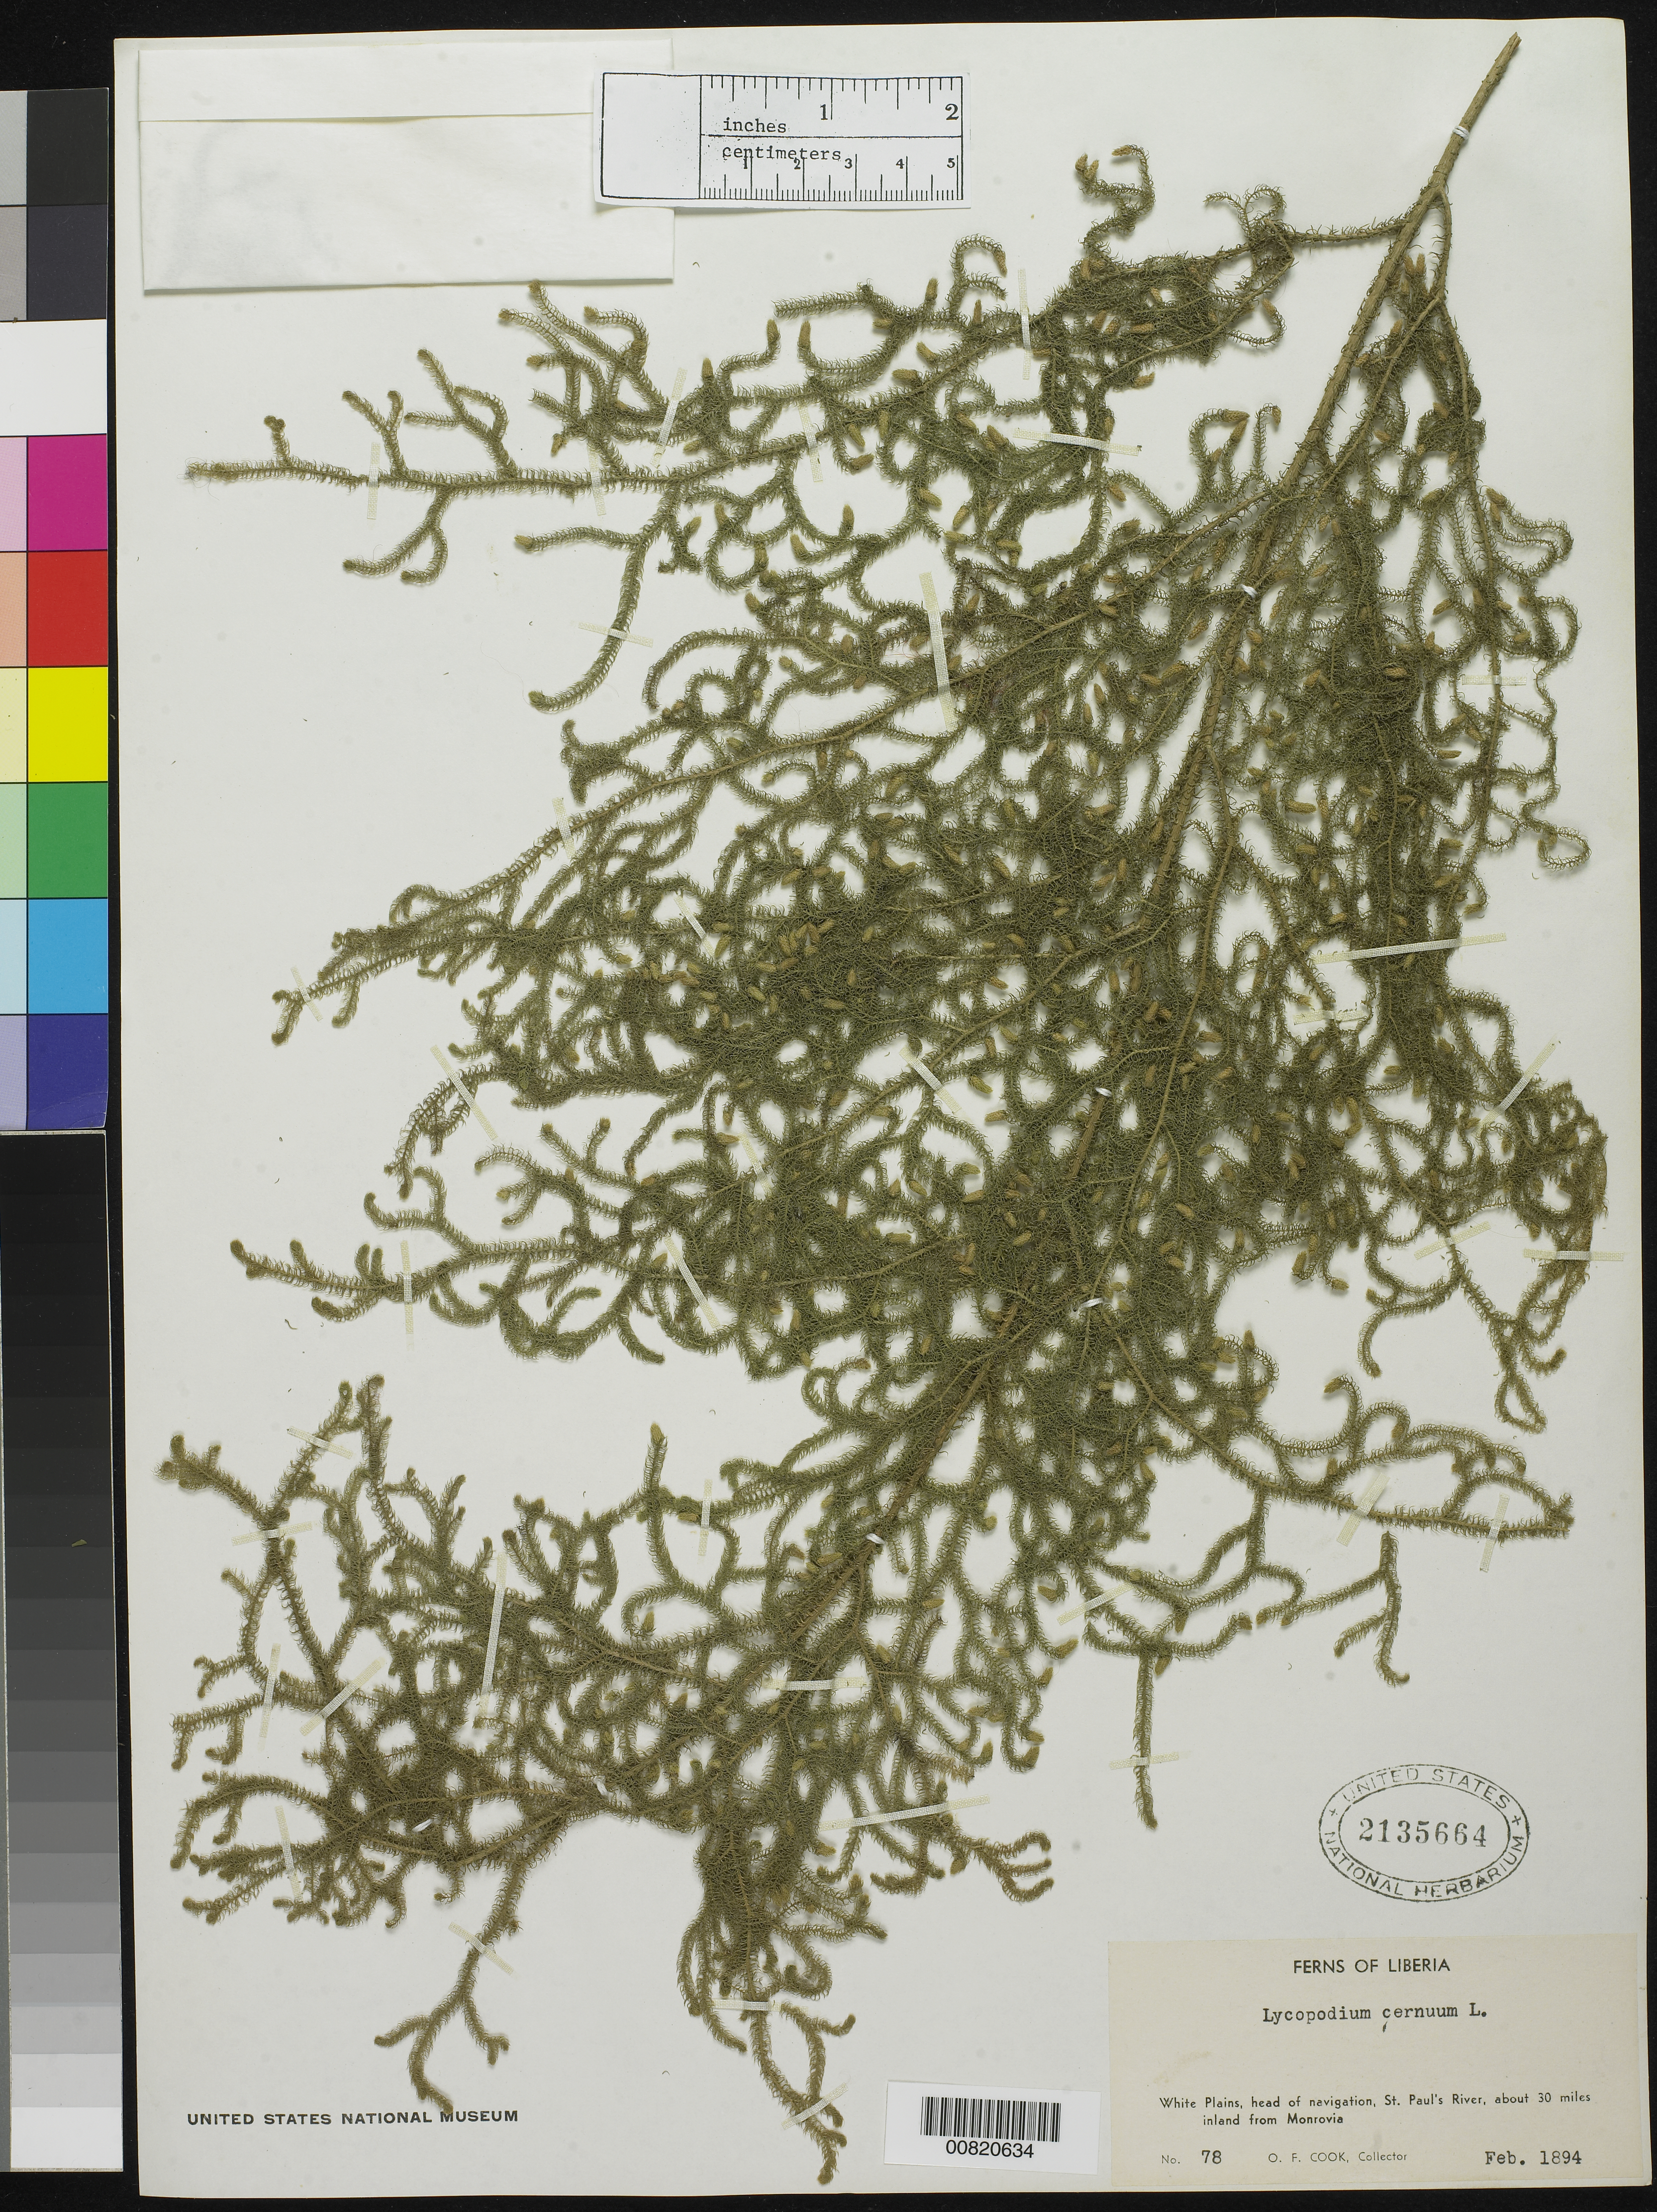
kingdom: Plantae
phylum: Tracheophyta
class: Lycopodiopsida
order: Lycopodiales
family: Lycopodiaceae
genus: Palhinhaea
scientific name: Palhinhaea cernua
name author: (L.) Vasc. & Franco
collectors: O. F. Cook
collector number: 78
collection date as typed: Feb 1894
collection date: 1894-02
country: Liberia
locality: White Plains, head of navigation, St. Paul's River, about 30 miles inland from Monrovia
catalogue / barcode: US 2135664